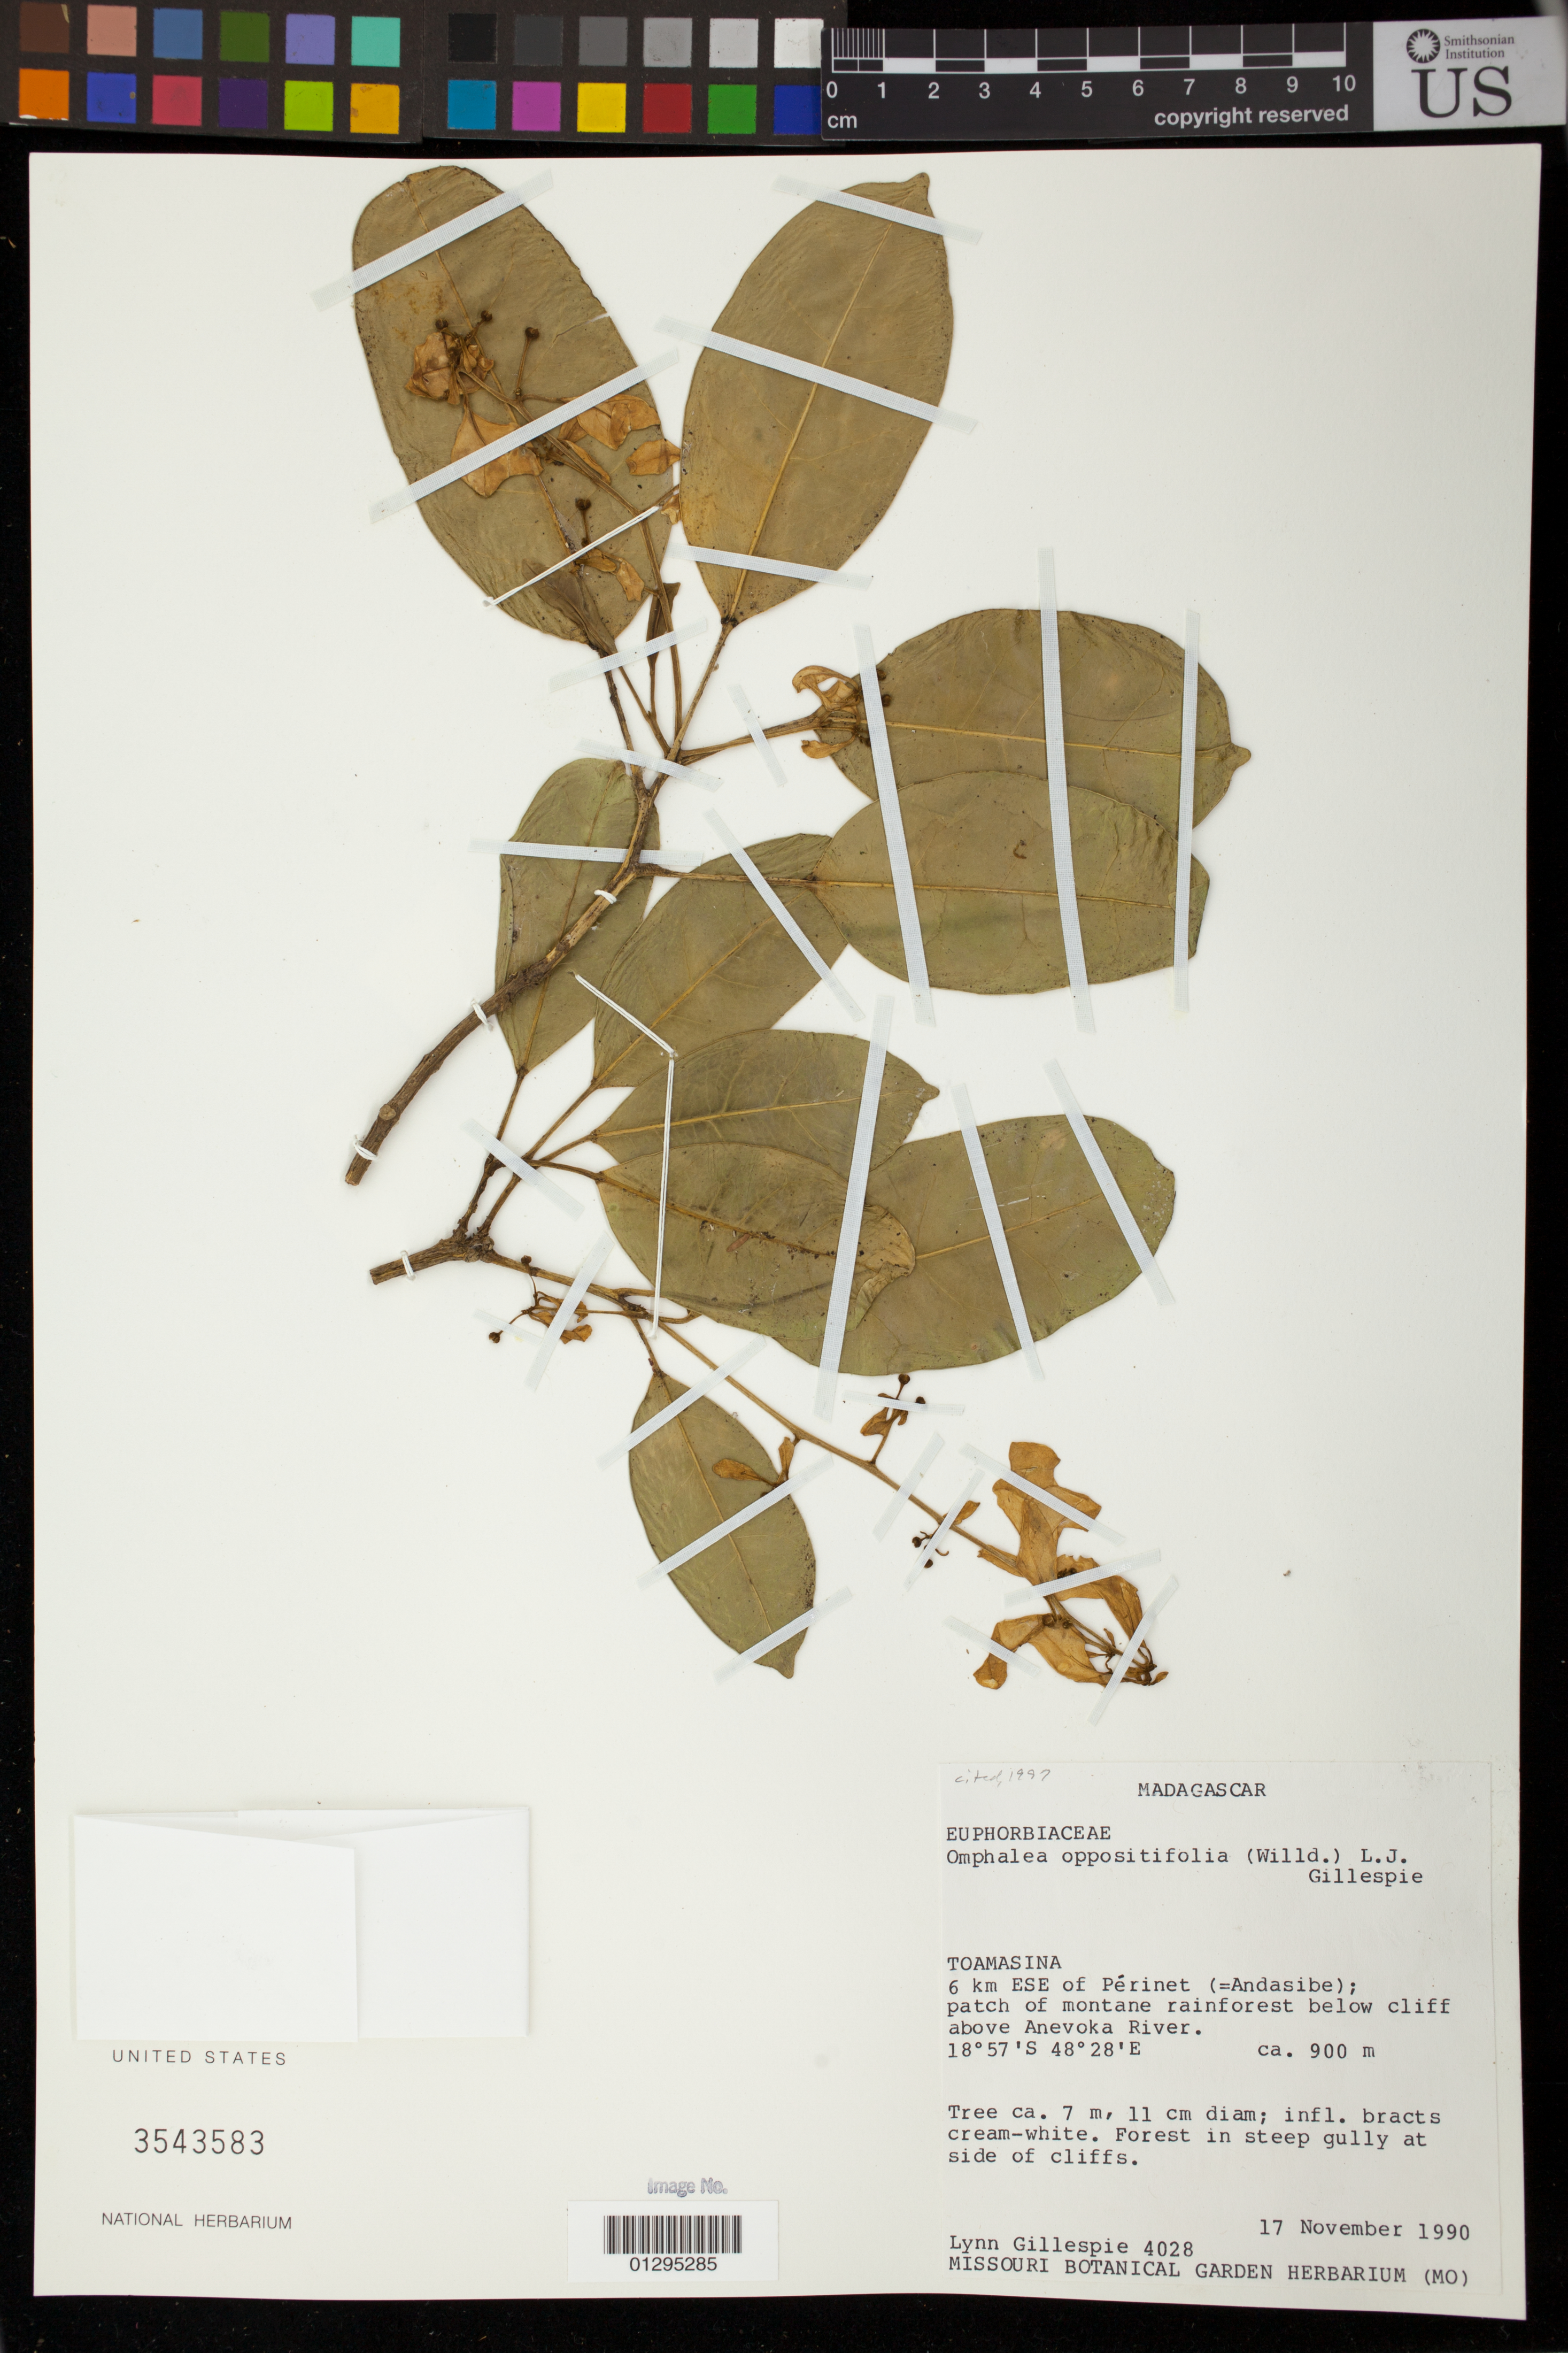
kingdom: Plantae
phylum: Tracheophyta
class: Magnoliopsida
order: Malpighiales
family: Euphorbiaceae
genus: Omphalea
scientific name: Omphalea oppositifolia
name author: (Willd.) L.J. Gillespie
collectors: L. J. Gillespie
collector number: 4028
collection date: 1990-11-17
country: Madagascar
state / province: Atsinanana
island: Madagascar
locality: Toamasina. 6 km ESE of Perinet (=Andasibe); rainforest along Anevoka River. Steep gully at side of cliffs.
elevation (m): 900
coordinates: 18°57'S, 48°28'E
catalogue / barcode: US 3543583